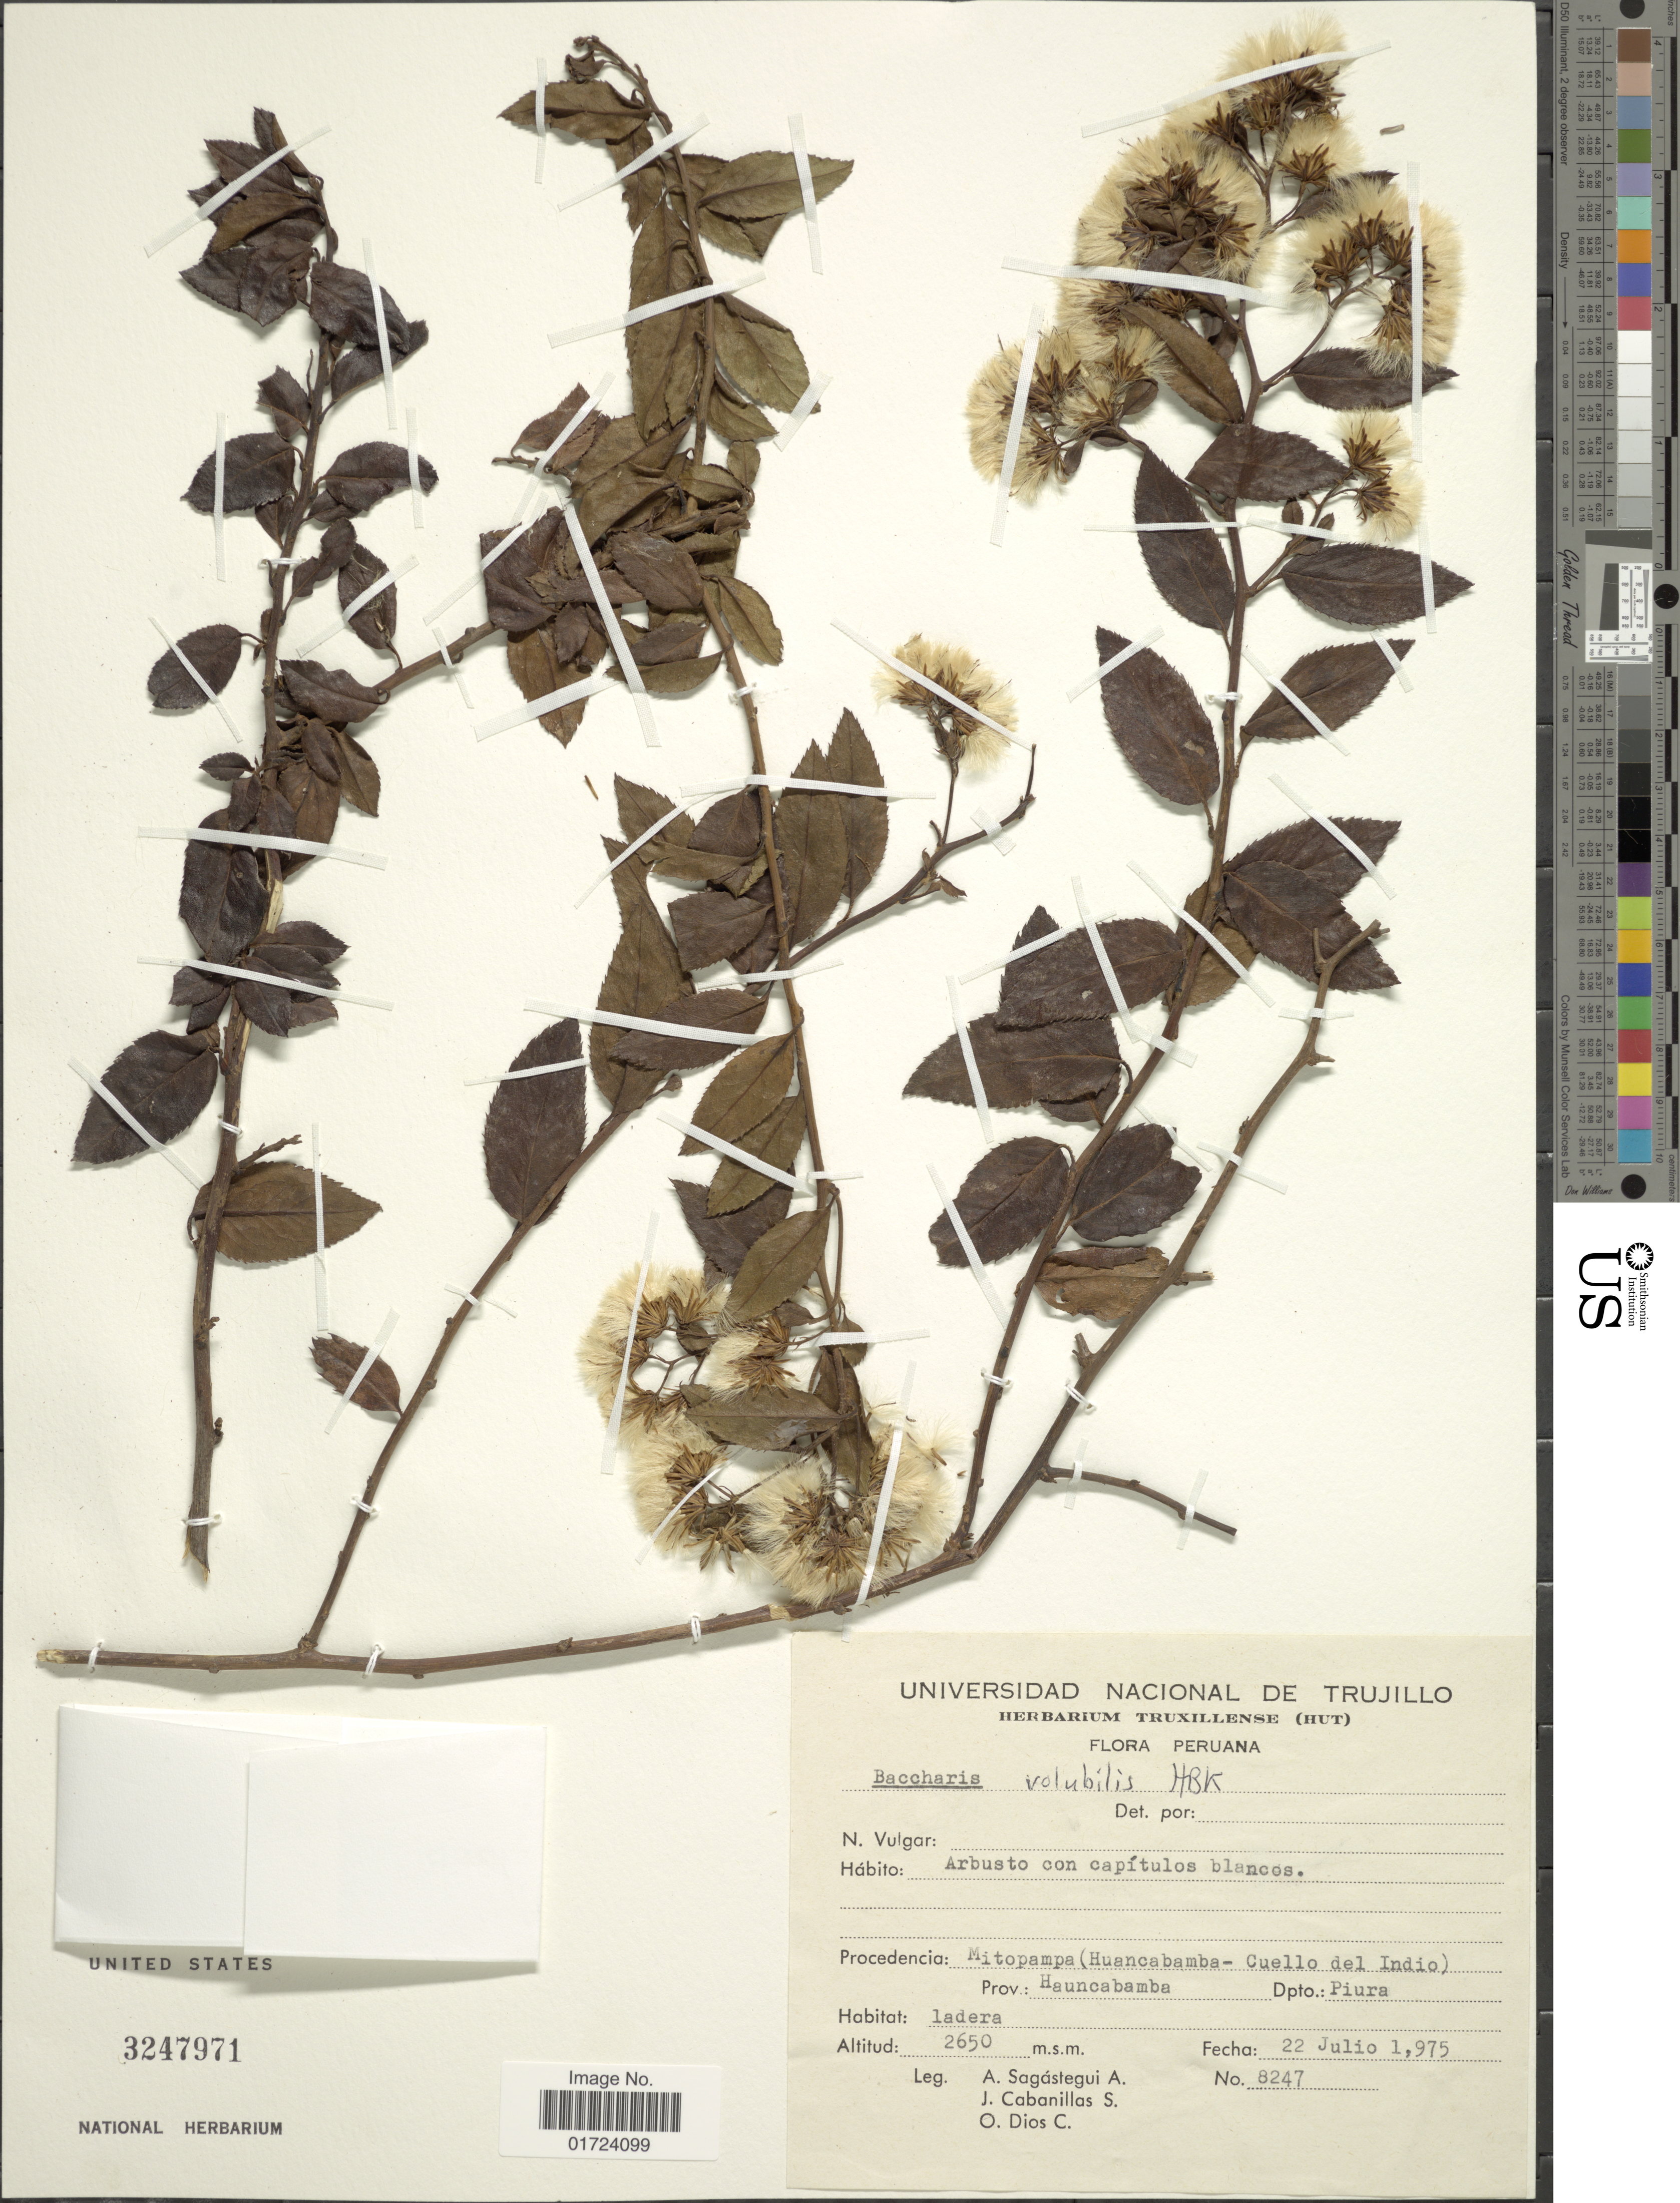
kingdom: Plantae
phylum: Tracheophyta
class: Magnoliopsida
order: Asterales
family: Asteraceae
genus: Baccharis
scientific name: Baccharis volubilis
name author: Kunth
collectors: A. Sagástegui A., J. Cabanillas S. & O. Dios C.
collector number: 8247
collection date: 1975-07-22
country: Peru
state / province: Piura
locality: Mitopampa (Huancabamba - Cuello del Indio), Prov. Huancabamba, Dpto.: Piura.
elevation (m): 2650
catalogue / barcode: US 3247971